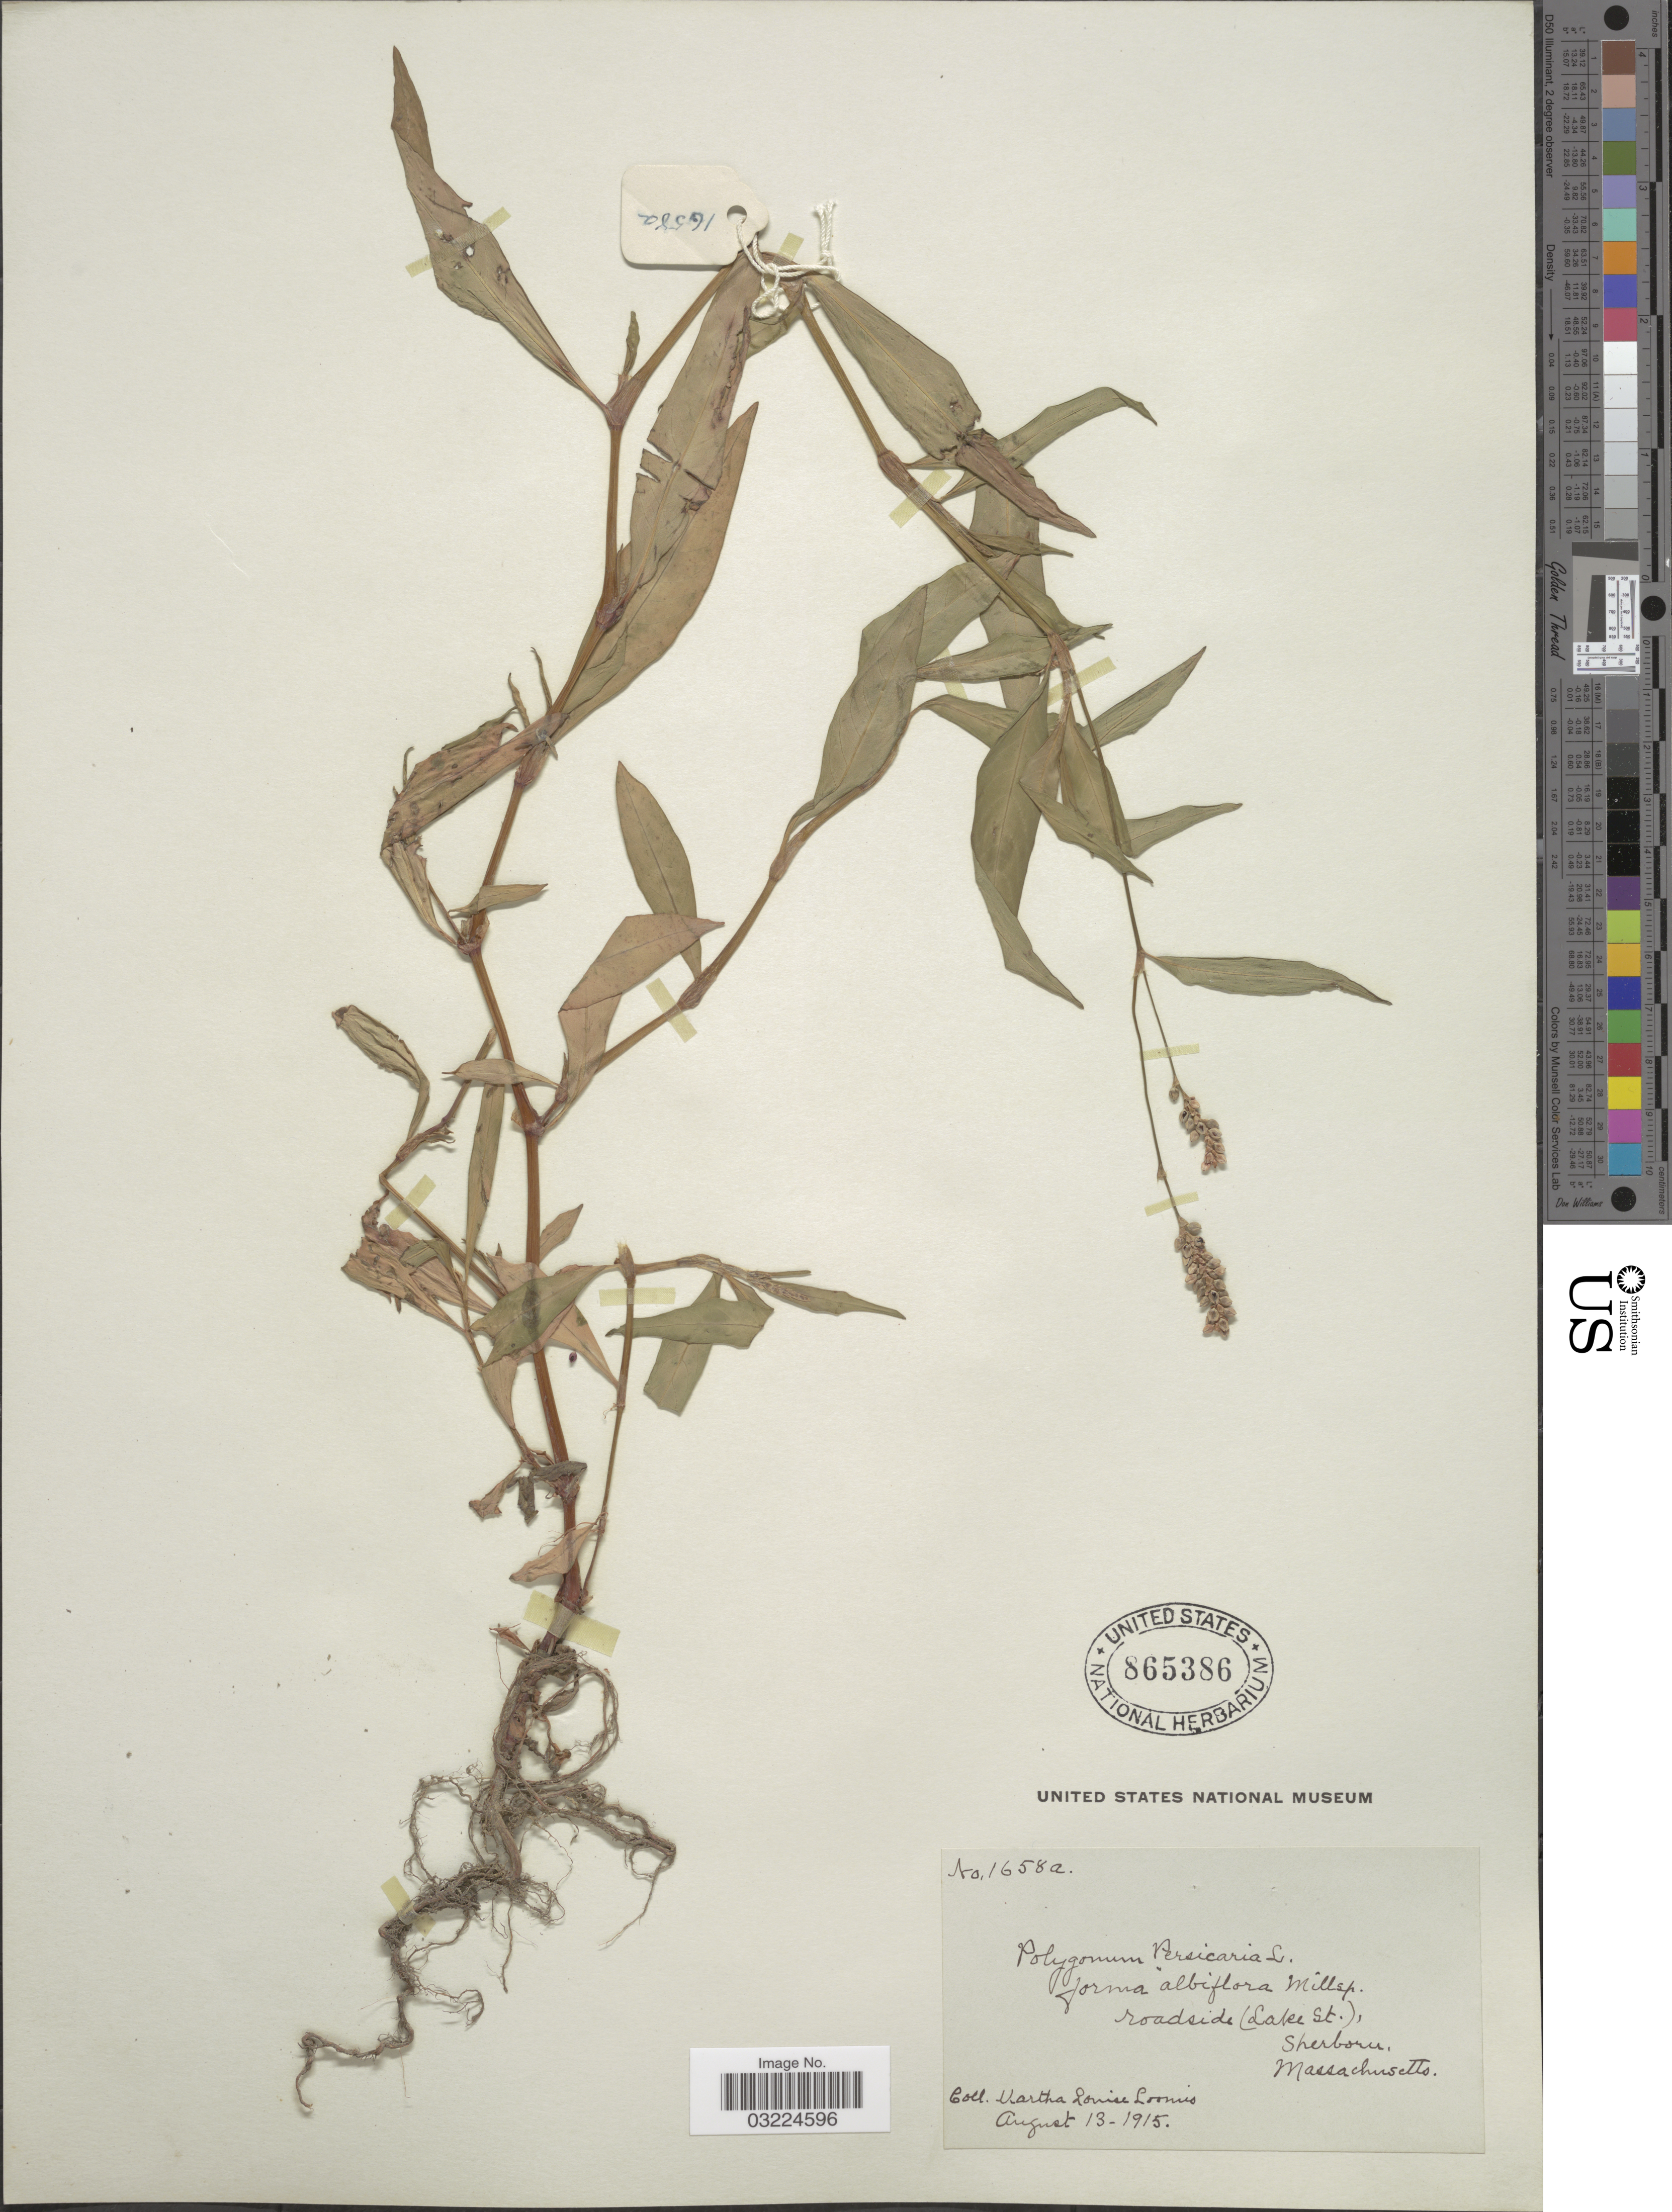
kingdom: Plantae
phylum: Tracheophyta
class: Magnoliopsida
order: Caryophyllales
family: Polygonaceae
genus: Persicaria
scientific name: Persicaria maculosa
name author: S.F. Gray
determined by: Atha, D. E.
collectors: M. L. Loomis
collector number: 1658a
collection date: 1915-08-13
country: United States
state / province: Massachusetts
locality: Roadside (Lake St.), Sherborn.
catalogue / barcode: US 865386